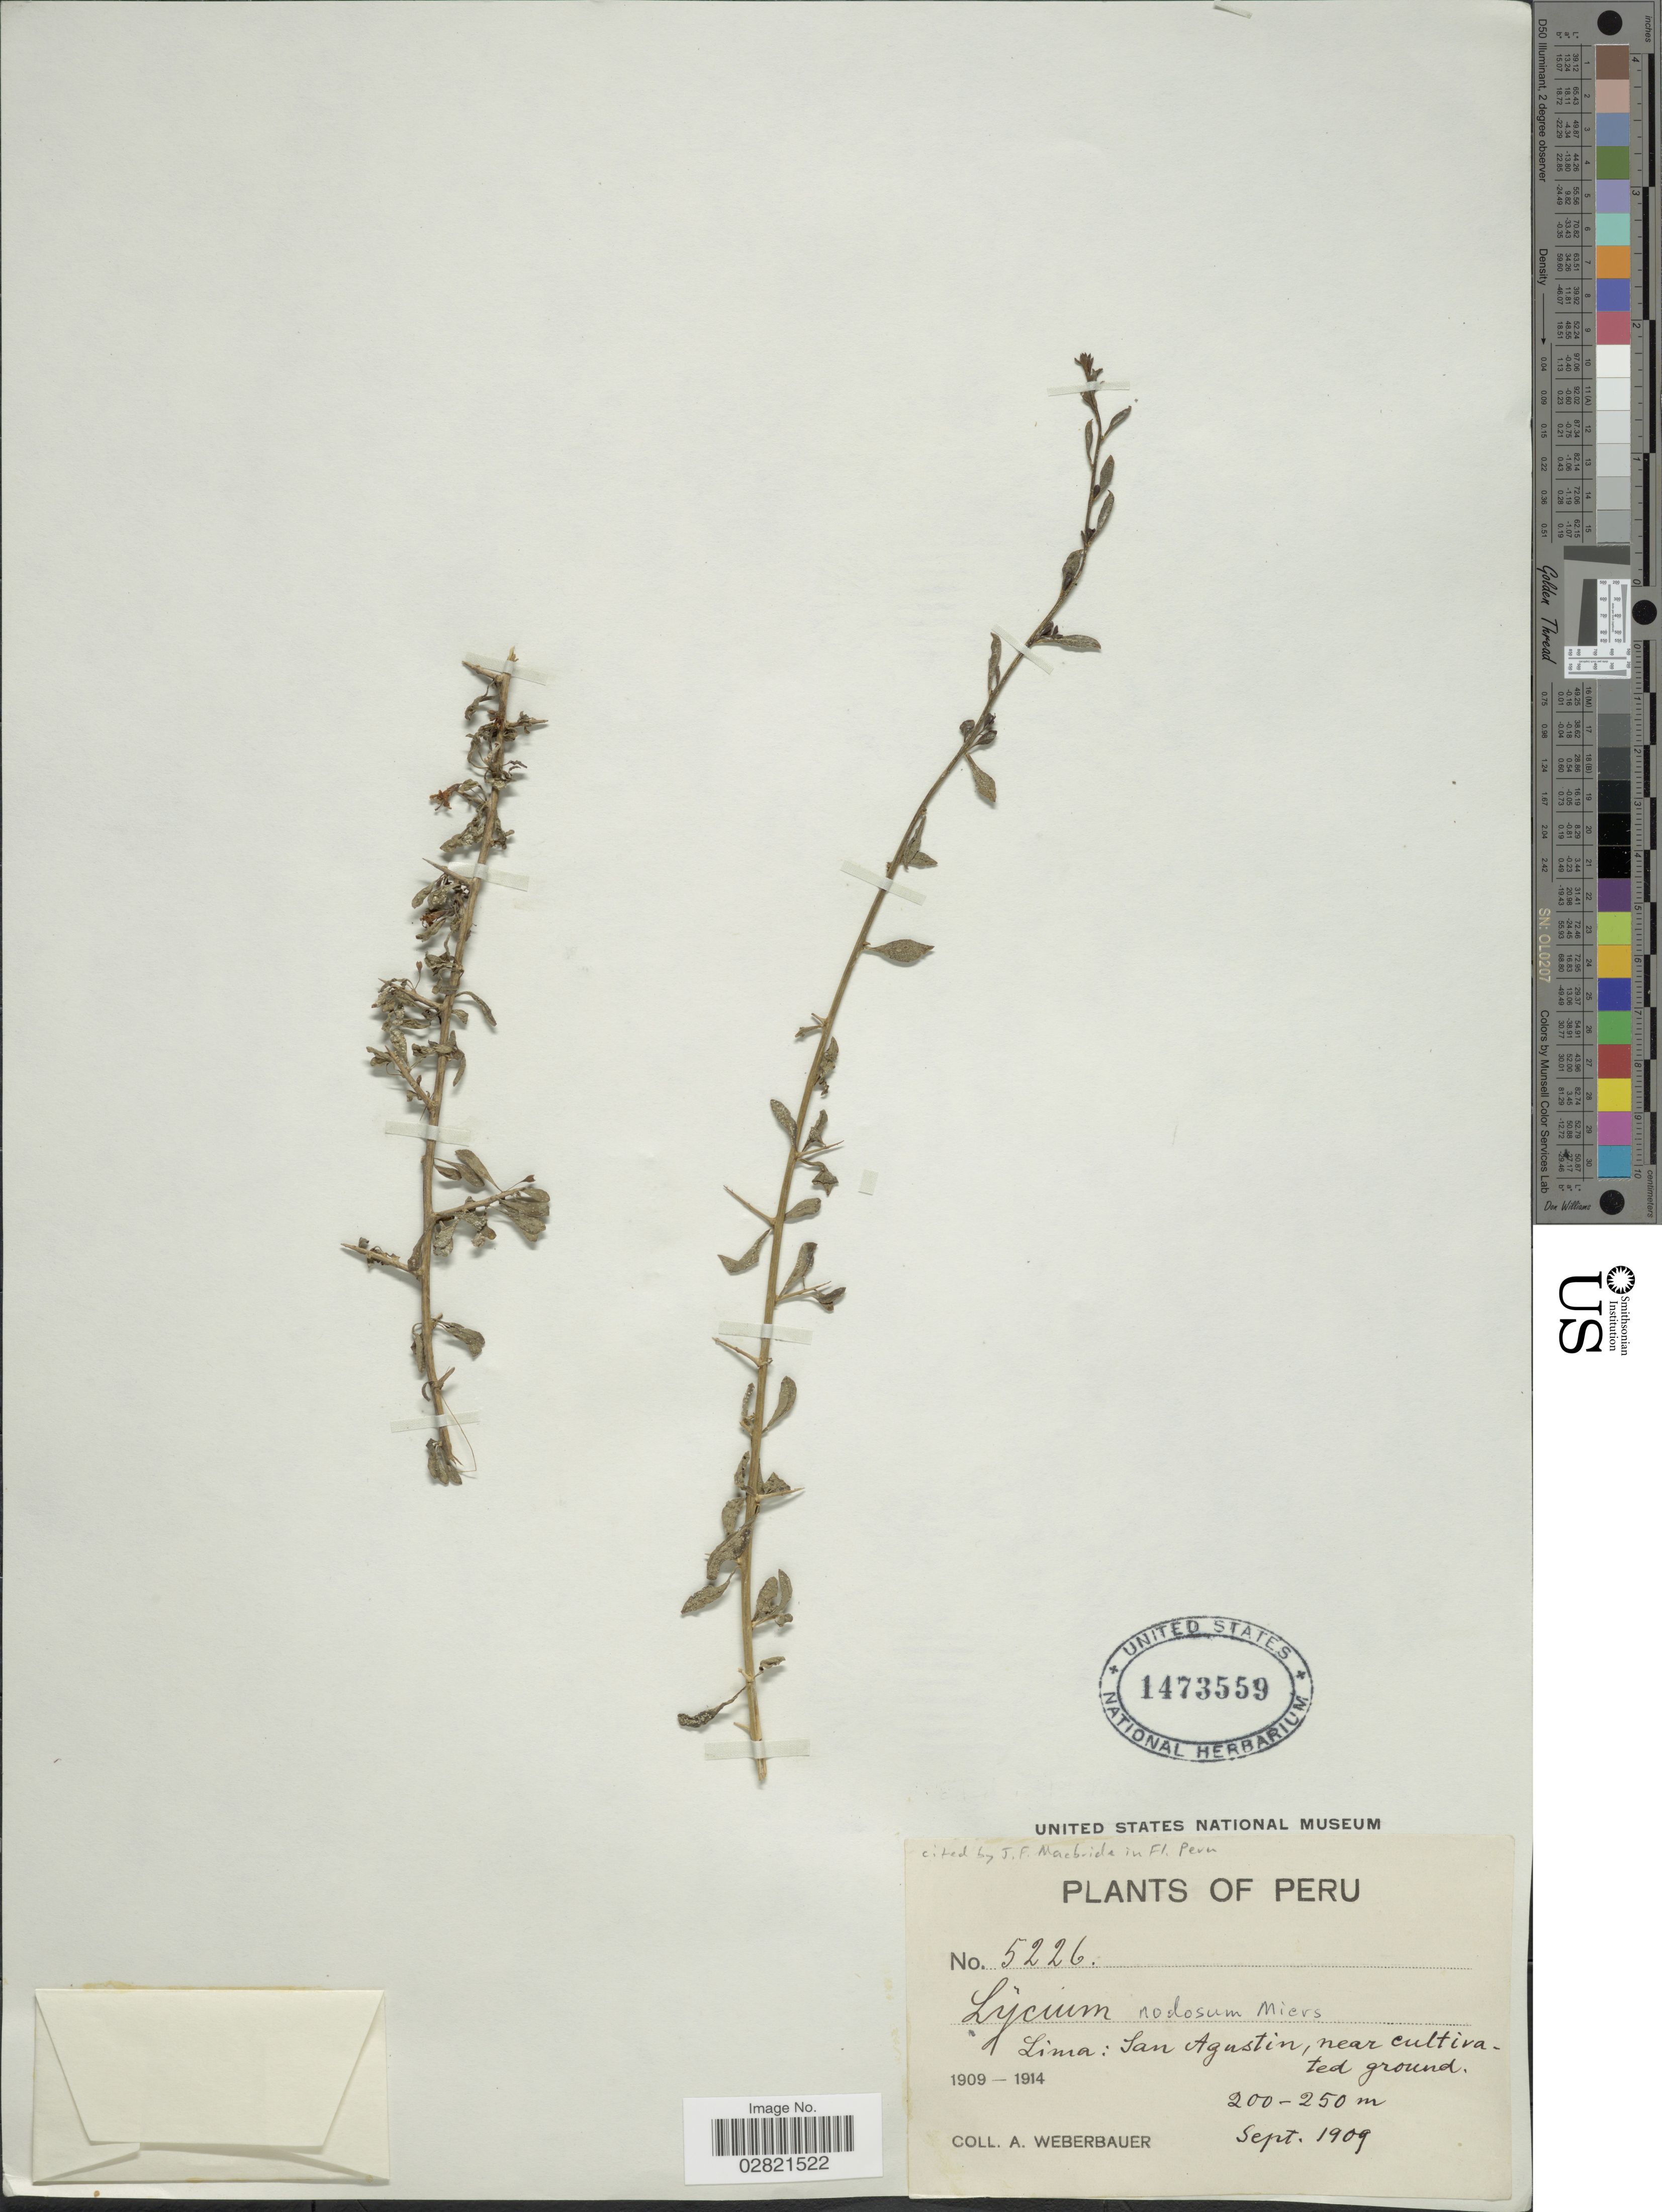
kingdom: Plantae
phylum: Tracheophyta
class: Magnoliopsida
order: Solanales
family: Solanaceae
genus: Lycium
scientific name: Lycium nodosum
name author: Miers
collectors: A. Weberbauer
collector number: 5226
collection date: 1909-09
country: Peru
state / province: Lima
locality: Lima: San Agustin.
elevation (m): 200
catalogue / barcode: US 1473559